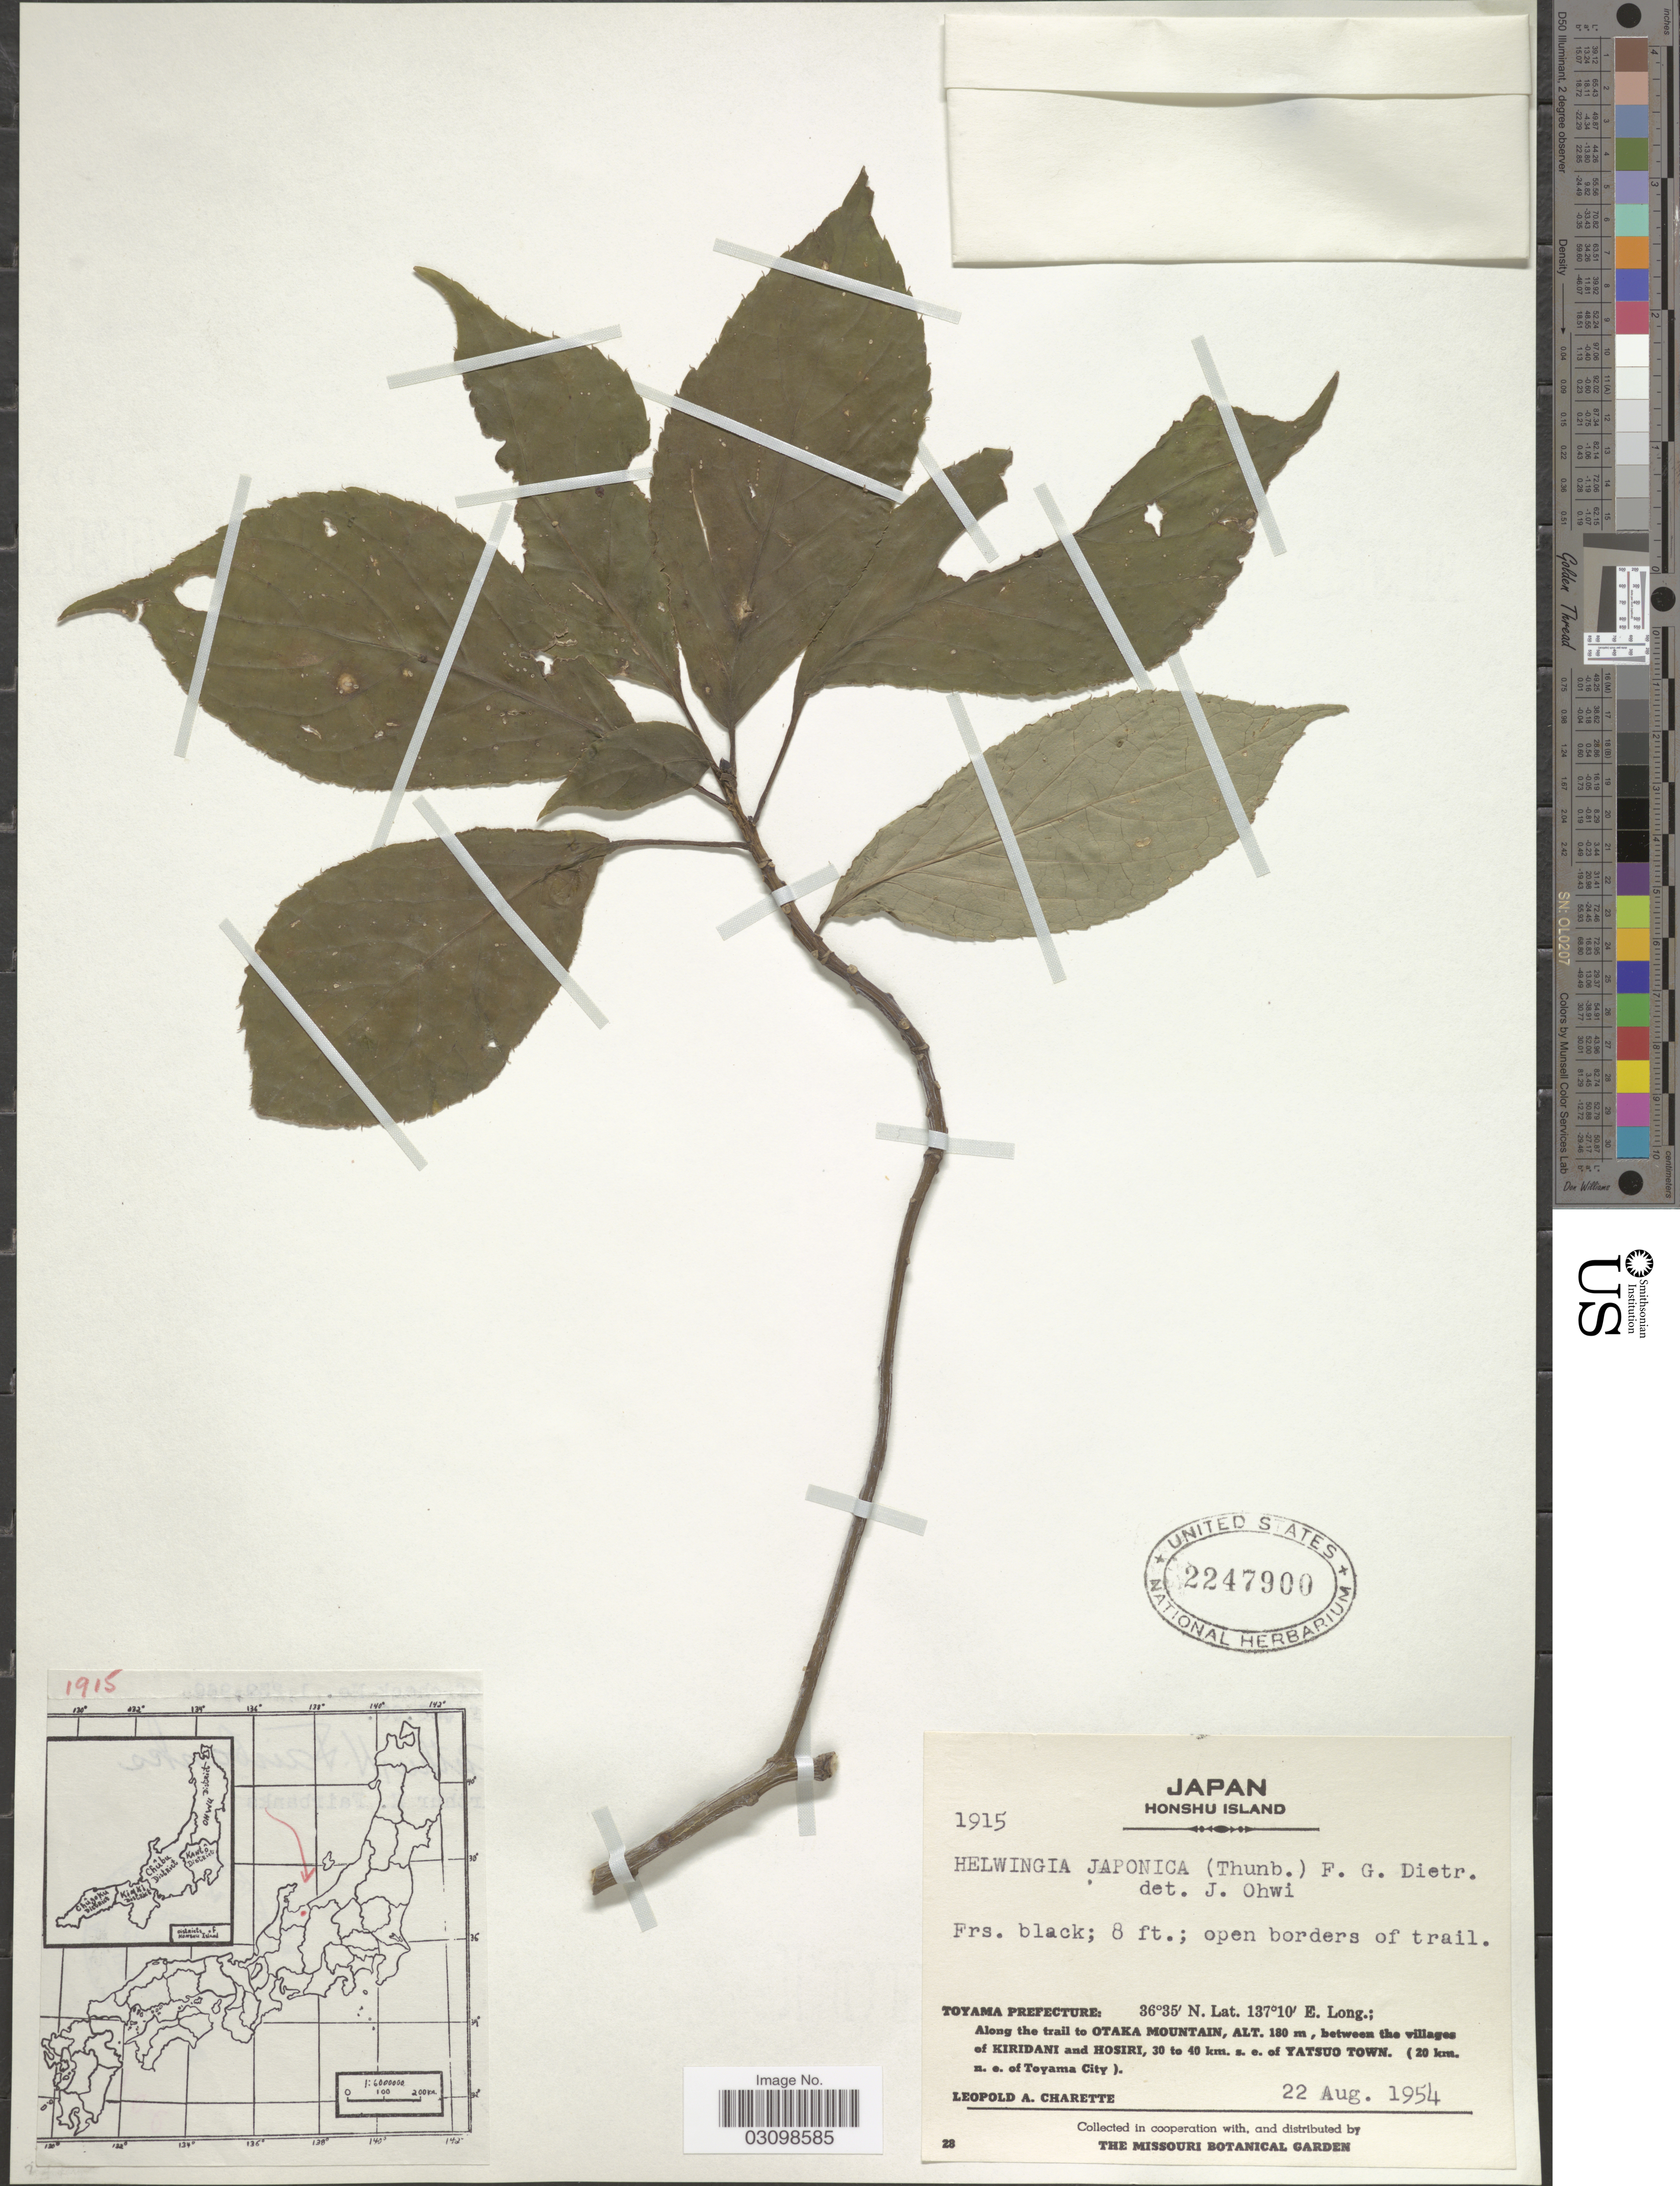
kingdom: Plantae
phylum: Tracheophyta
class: Magnoliopsida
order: Aquifoliales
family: Helwingiaceae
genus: Helwingia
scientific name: Helwingia japonica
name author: (Thunb.) Dietr.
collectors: L. A. Charette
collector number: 1915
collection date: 1954-08-22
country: Japan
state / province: Toyama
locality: Honshu Island, Toyama Prefecture: Along the trail to Otaka Mountain, between the villages of Kiridani and Hosiri, 30 to 40 km. s.e. of Yatsuo Town. (20 km. n.e. of Toyama City).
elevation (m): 180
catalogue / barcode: US 2247900